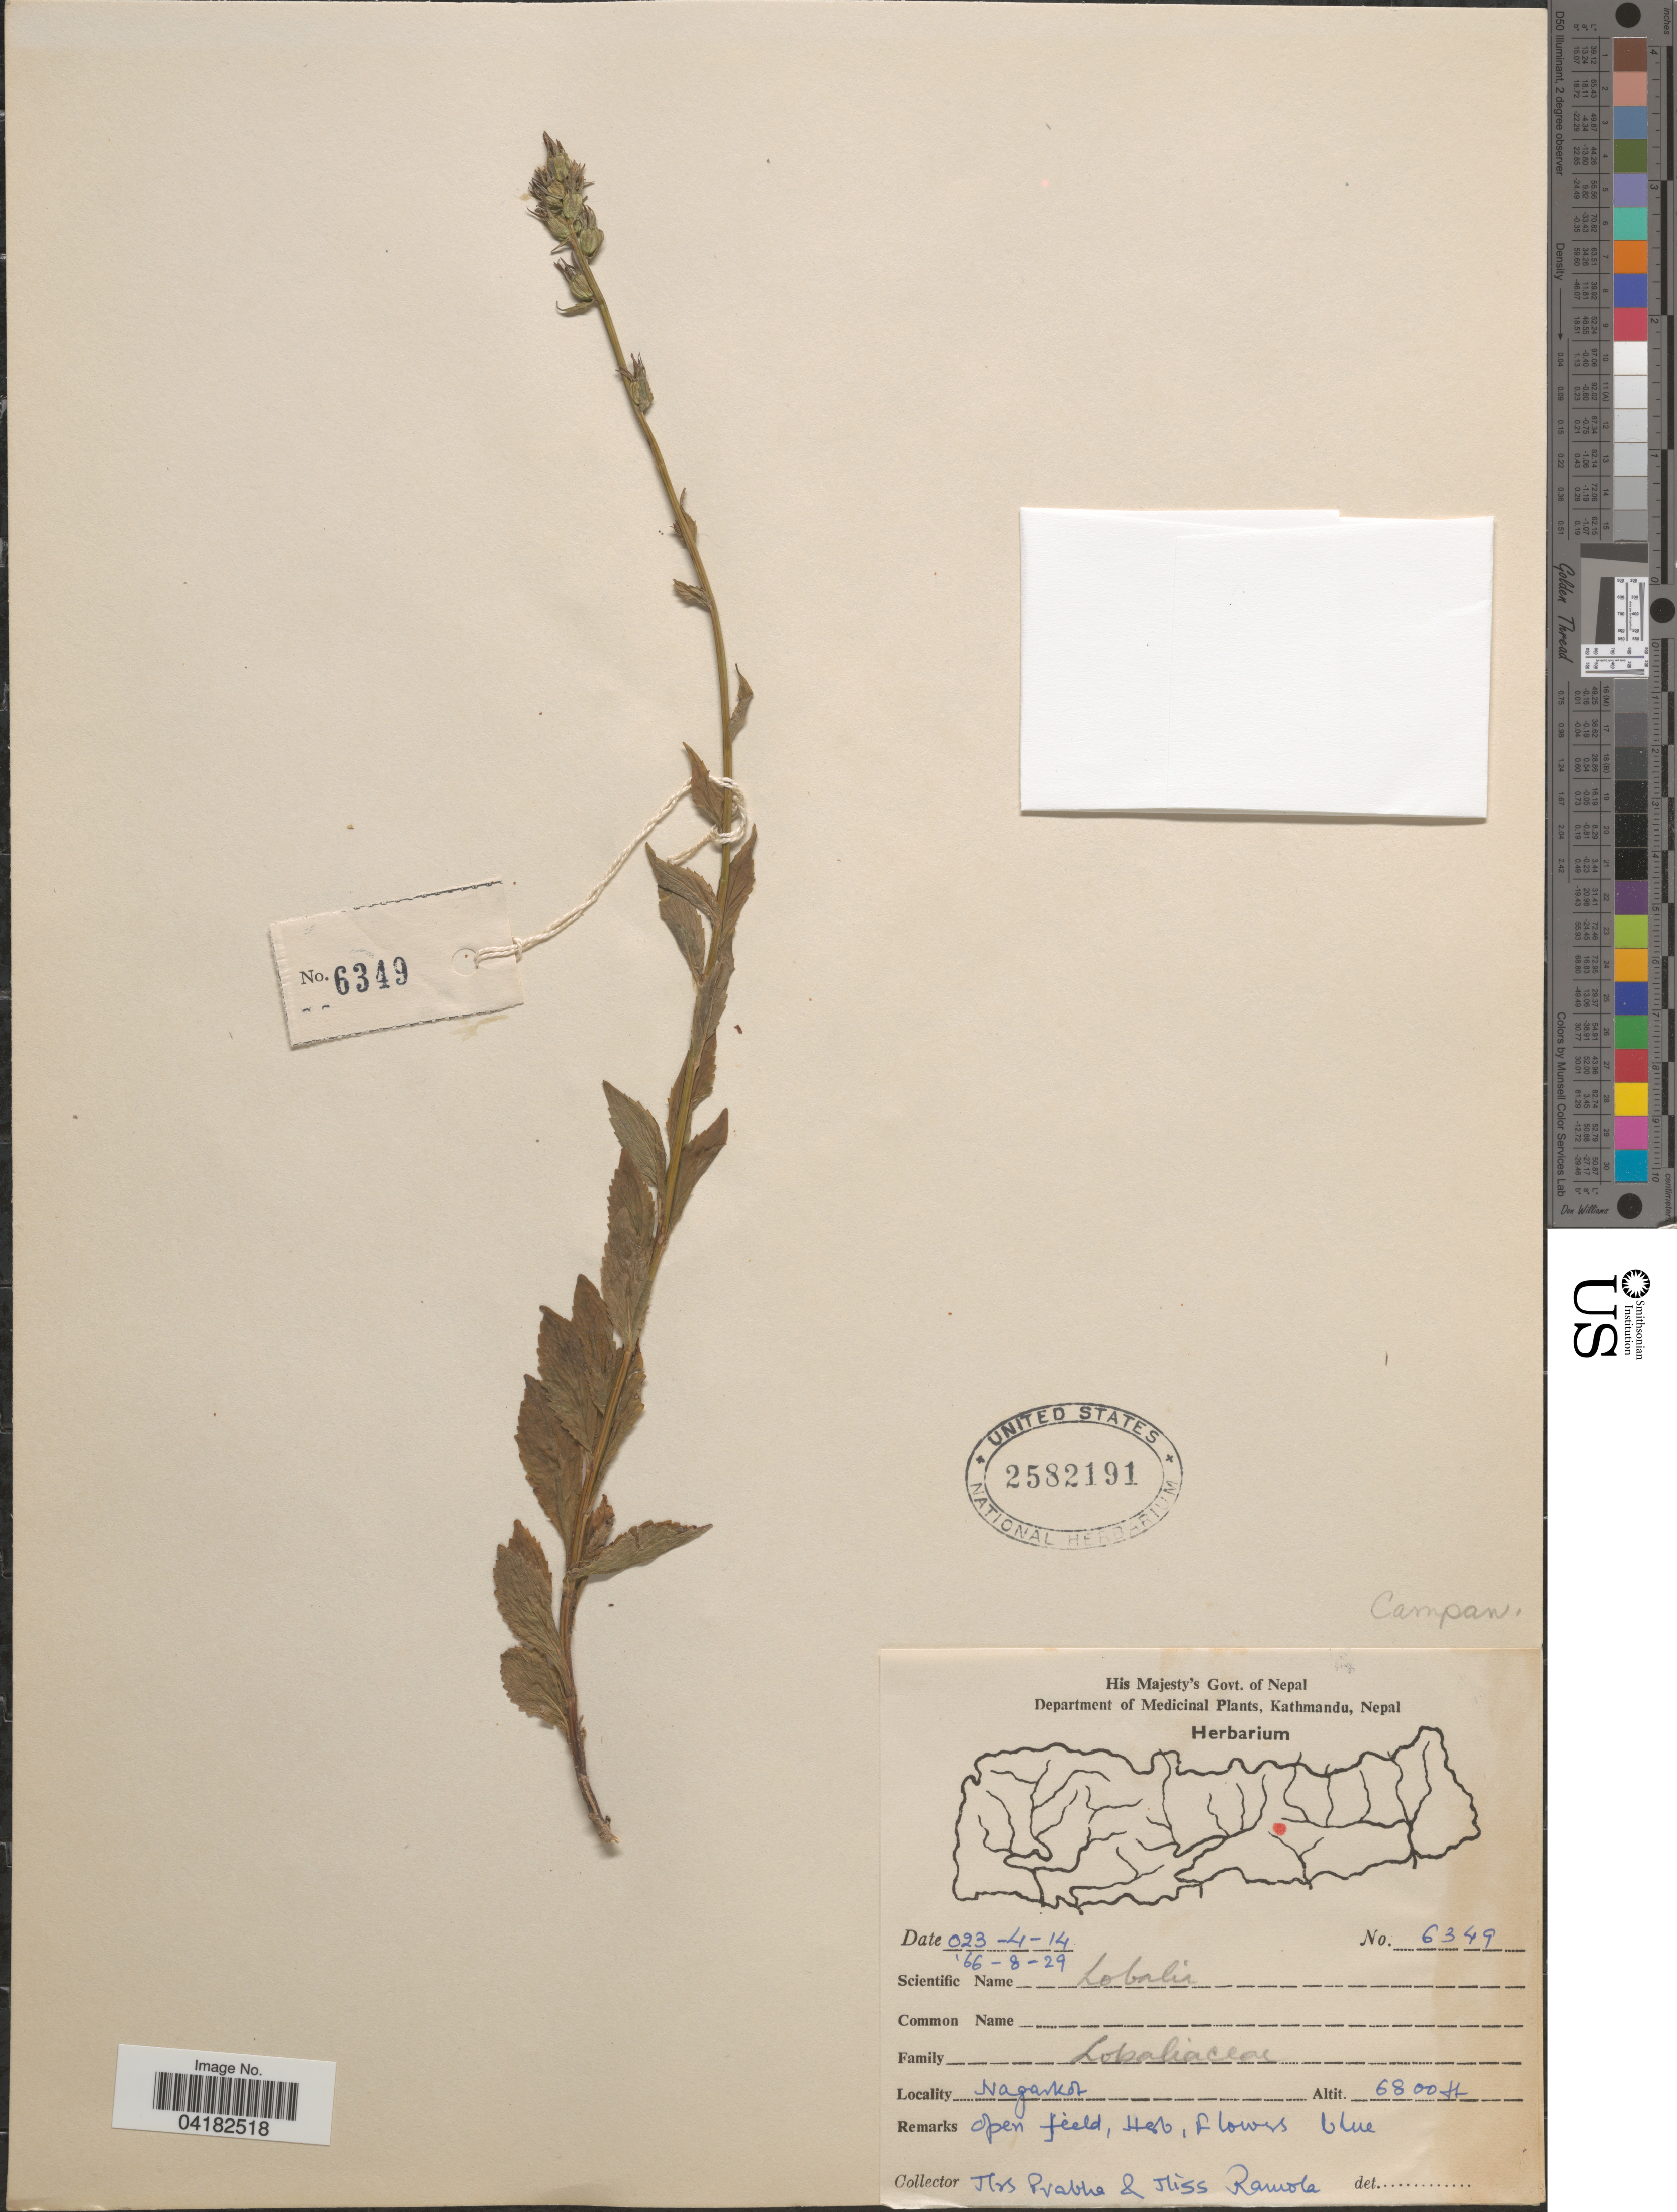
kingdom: Plantae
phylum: Tracheophyta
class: Magnoliopsida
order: Asterales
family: Campanulaceae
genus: Lobelia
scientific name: Lobelia sp.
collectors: Prabha & Miss Ramola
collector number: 6349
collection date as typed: Transcribed d/m/y: 29/8/66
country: Nepal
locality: Nagarkot.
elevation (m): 2073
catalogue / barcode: US 2582191